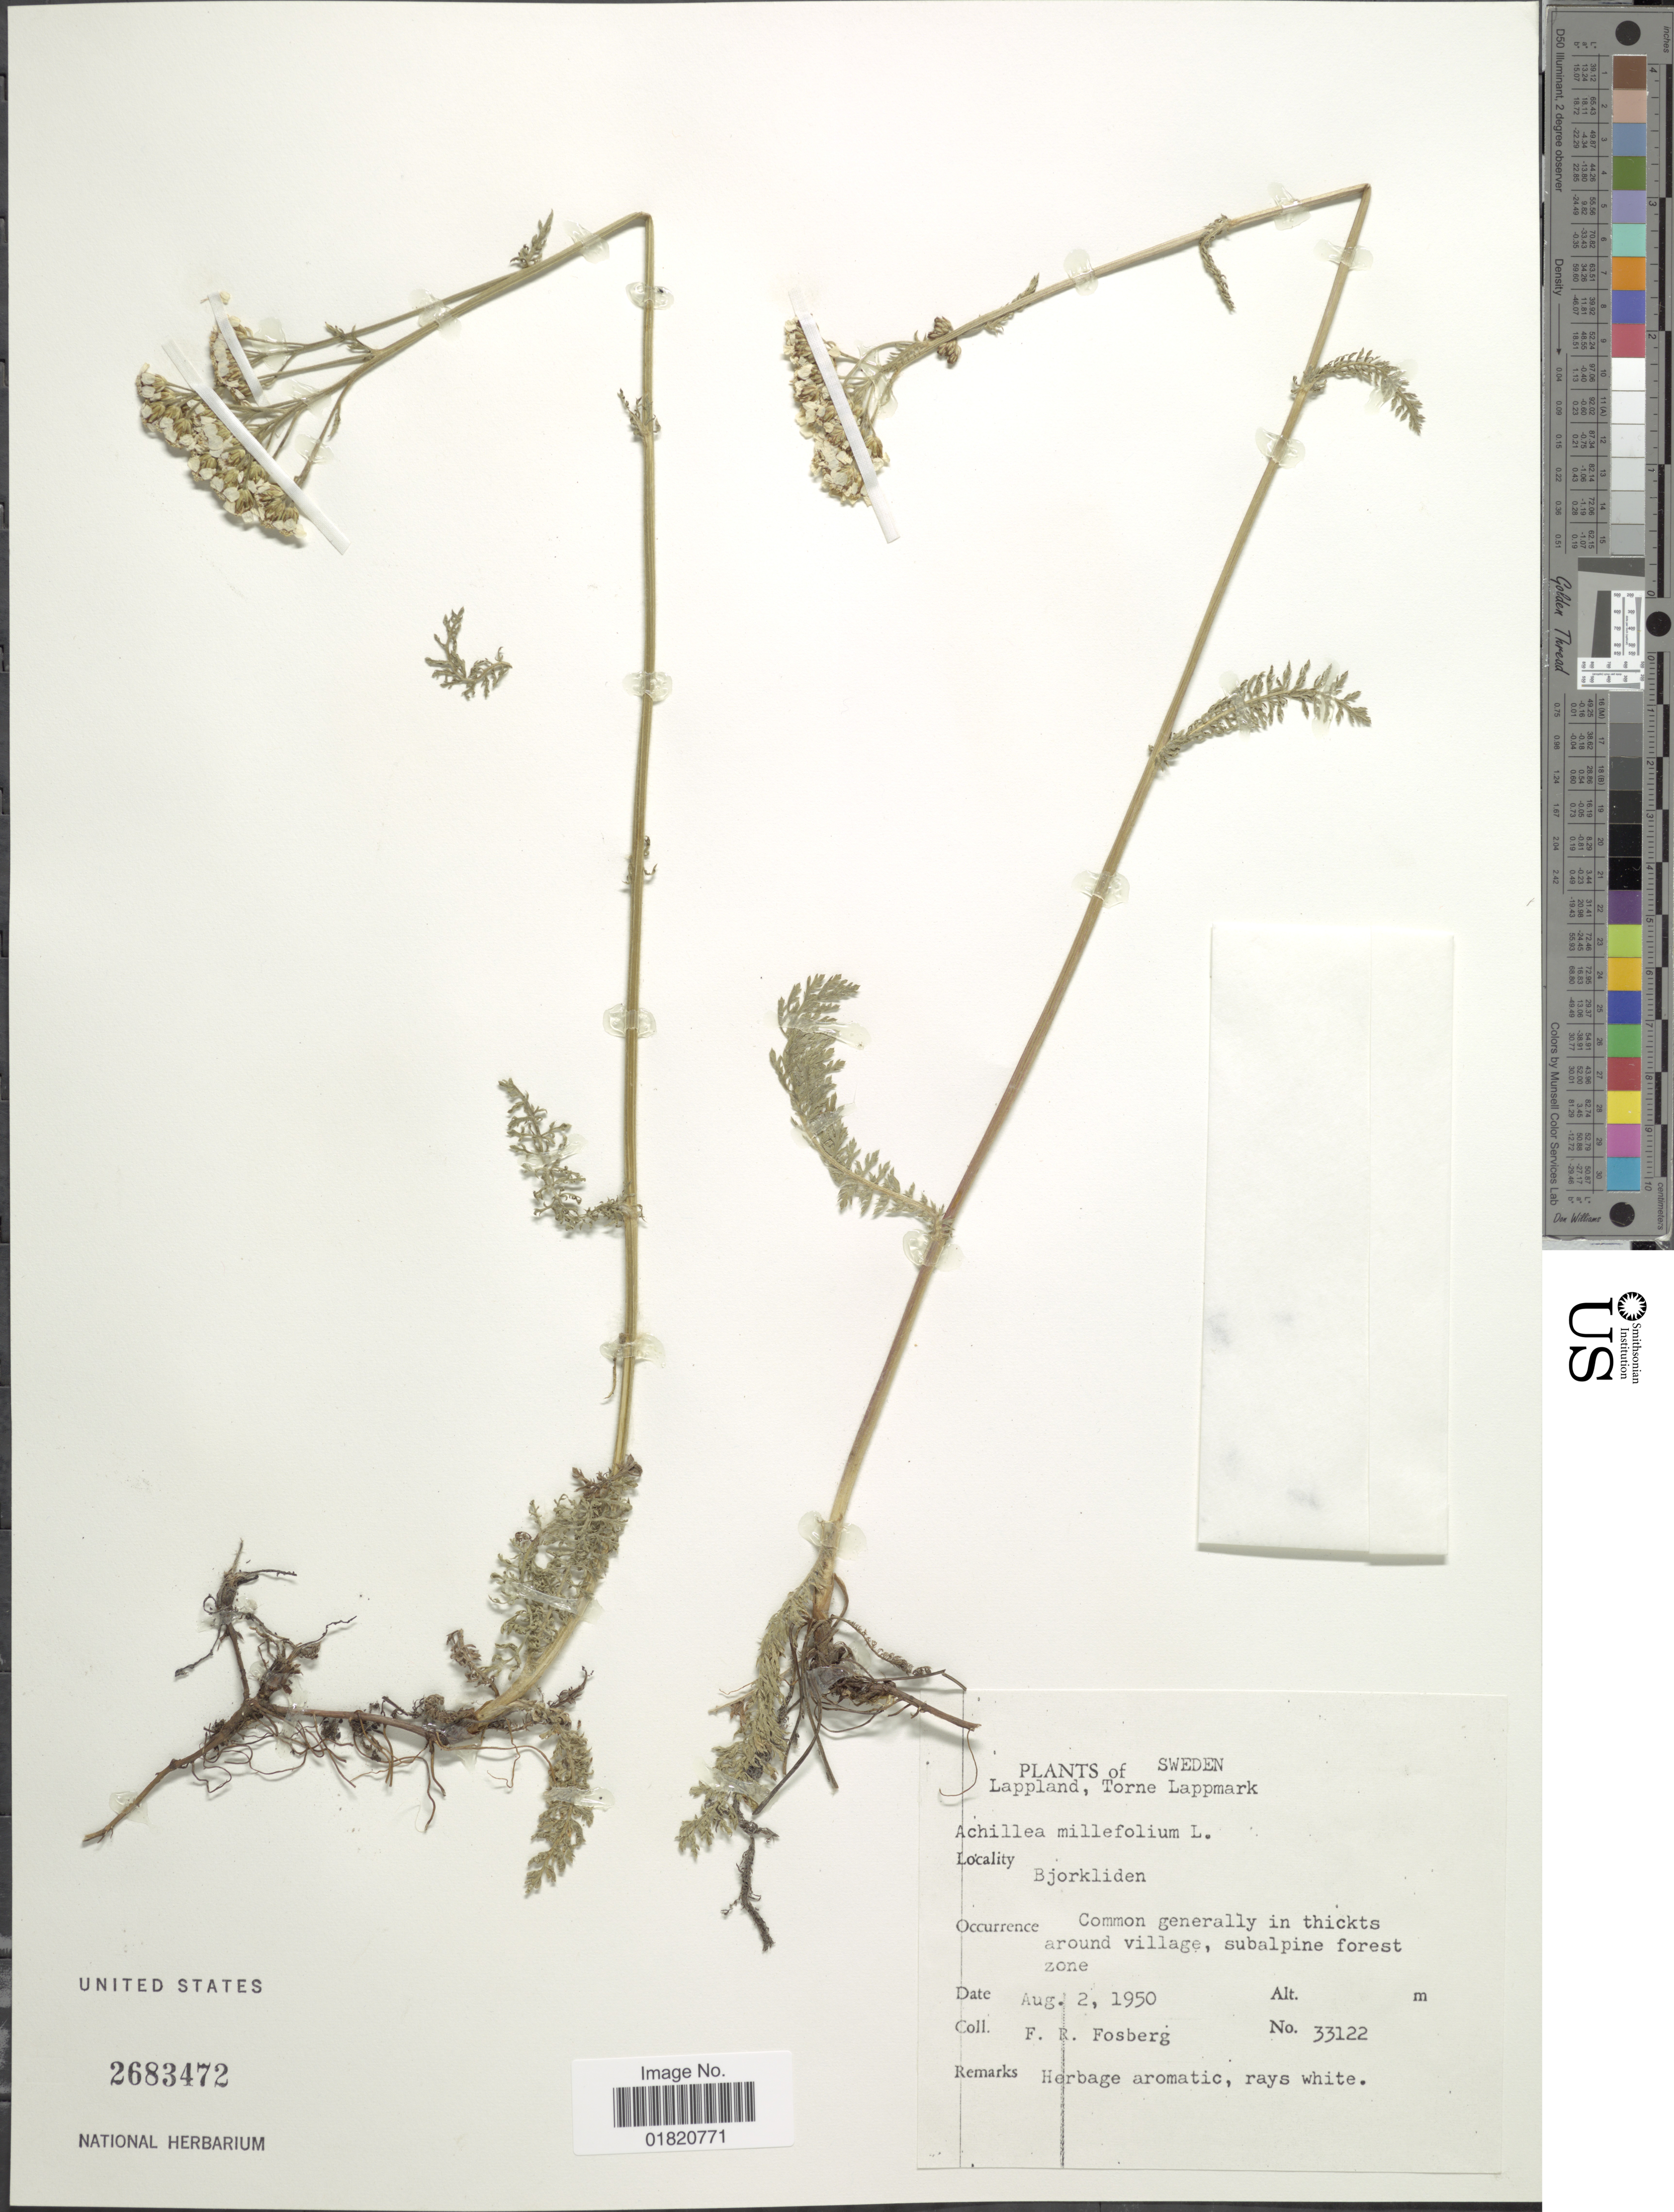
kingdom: Plantae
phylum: Tracheophyta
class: Magnoliopsida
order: Asterales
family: Asteraceae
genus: Achillea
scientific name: Achillea millefolium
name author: L.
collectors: F. R. Fosberg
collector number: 33122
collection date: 1950-08-02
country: Sweden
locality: Lappland, Torne Lappmark. Bjorkliden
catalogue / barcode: US 2683472